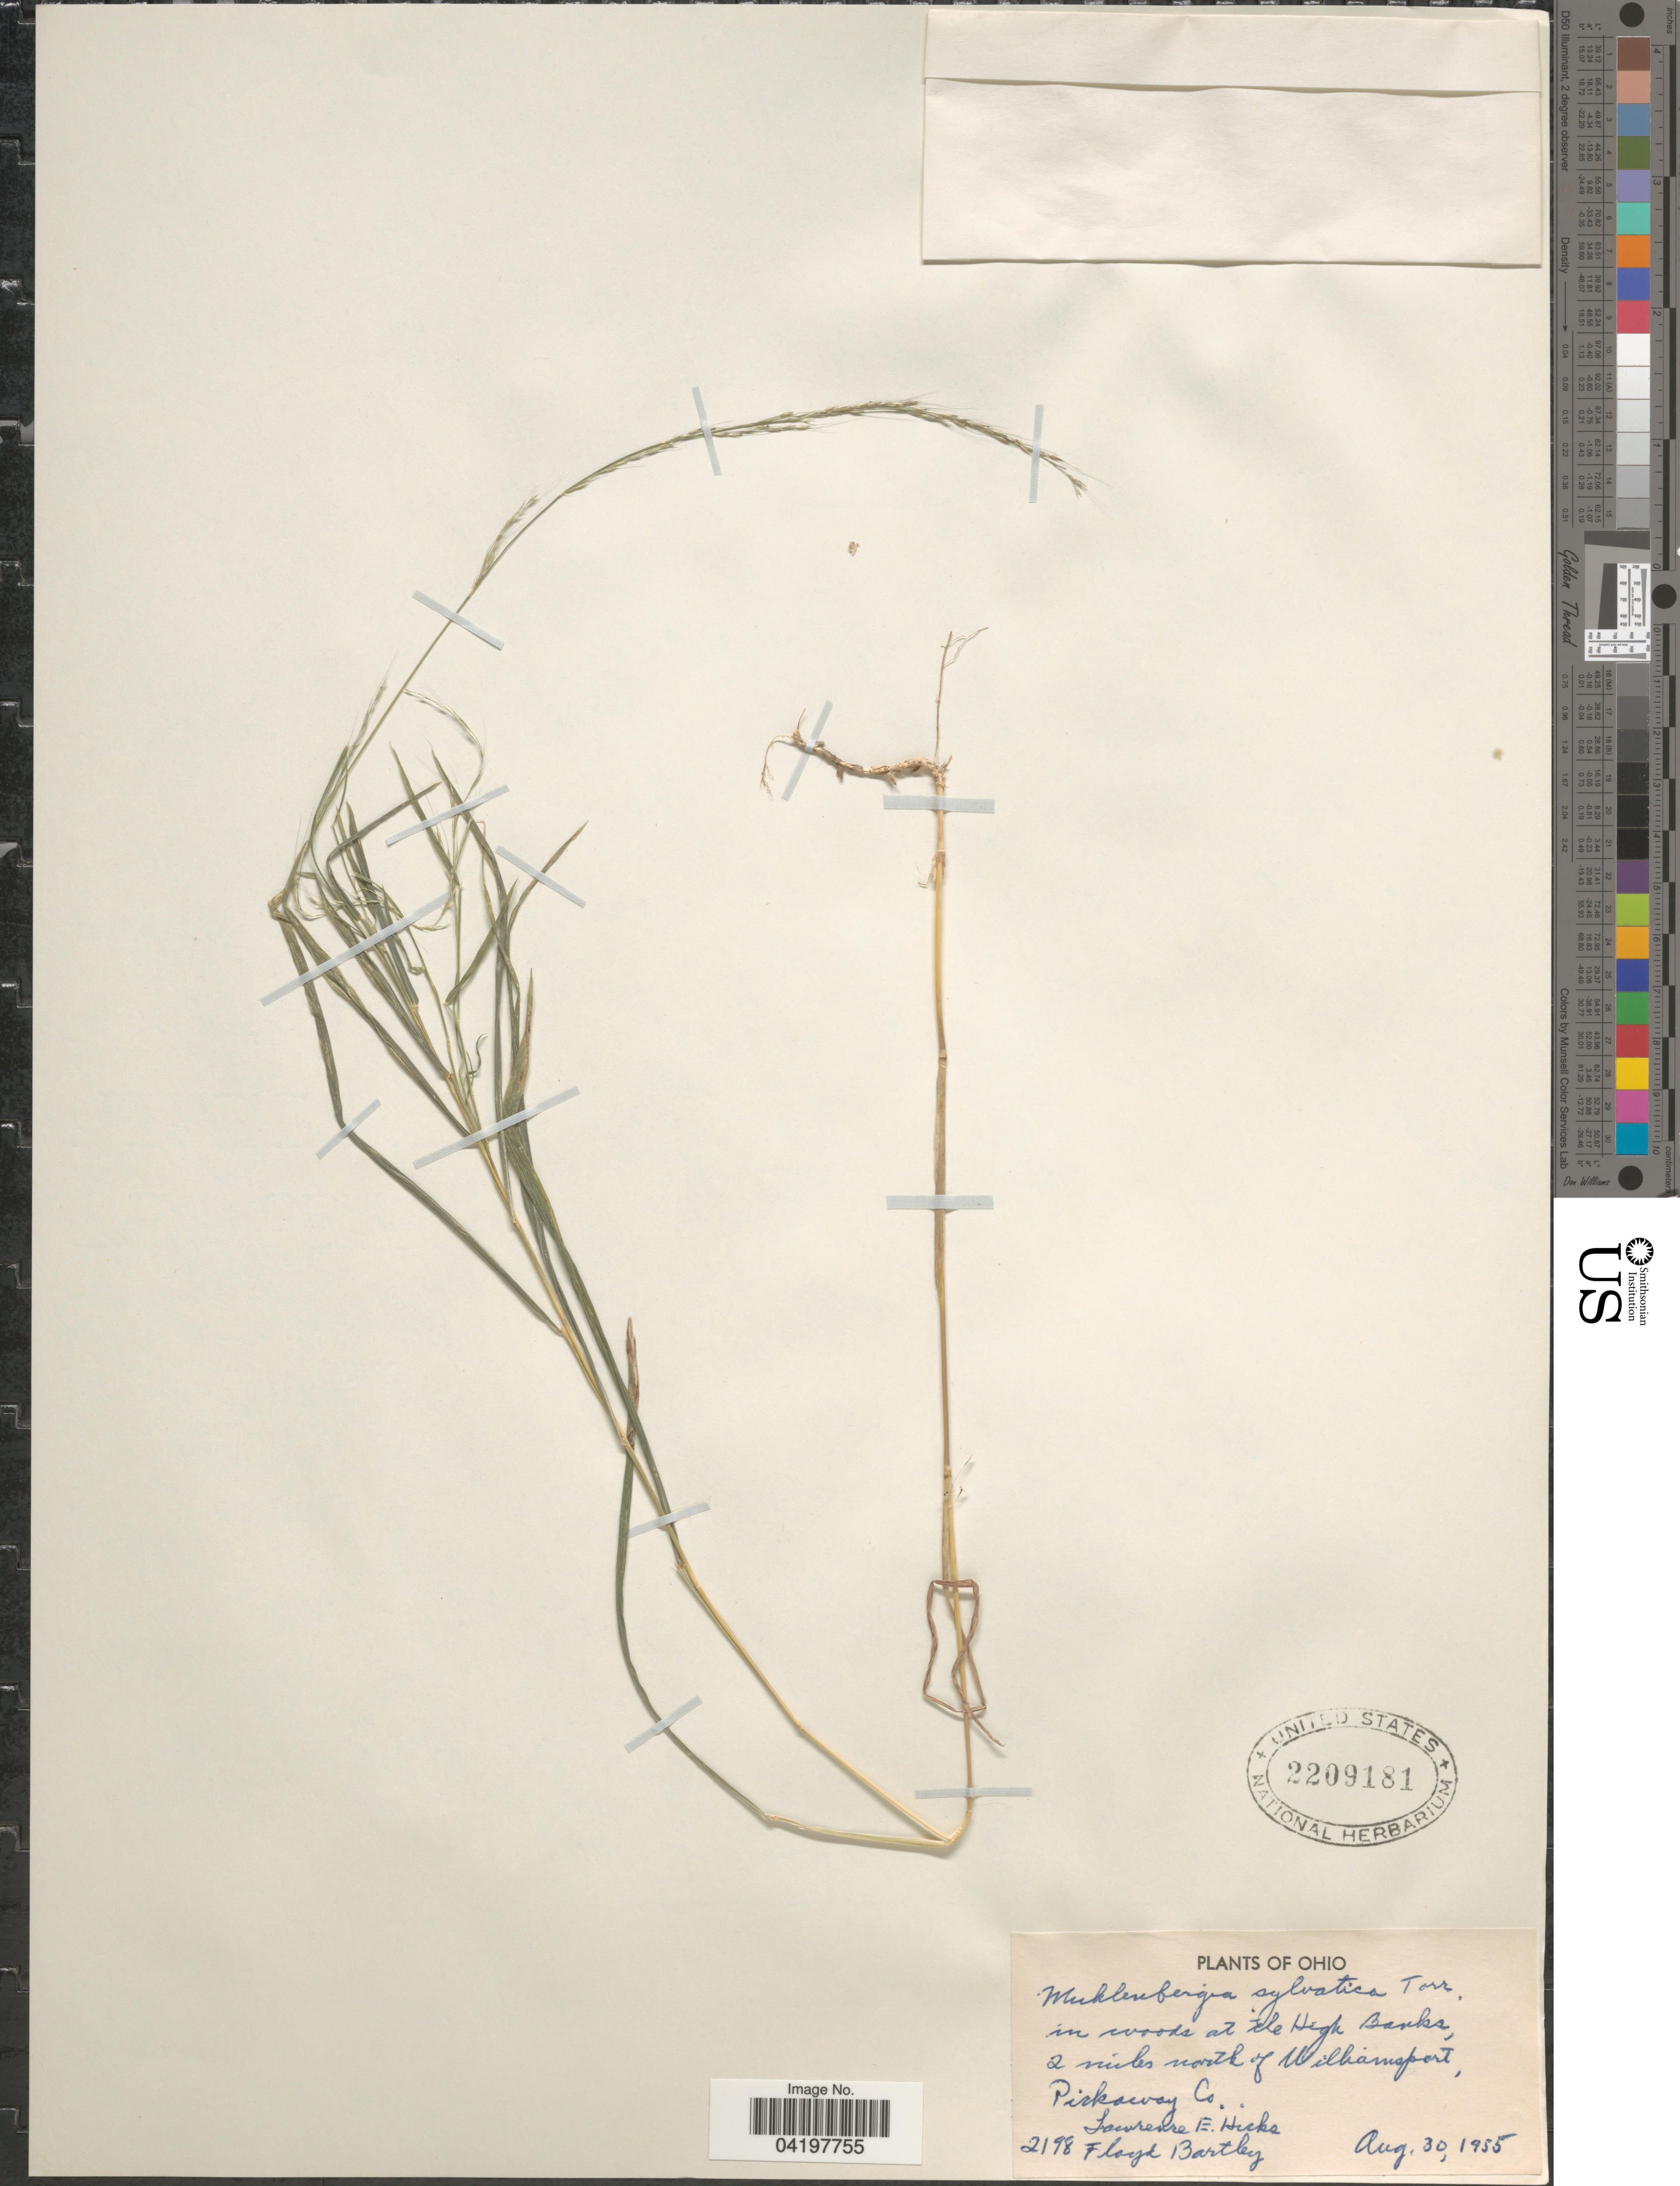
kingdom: Plantae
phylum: Tracheophyta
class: Liliopsida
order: Poales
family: Poaceae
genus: Muhlenbergia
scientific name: Muhlenbergia sylvatica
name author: (Torr.) Torr. ex A. Gray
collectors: L. E. Hicks & F. Bartley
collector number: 2198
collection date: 1955-08-30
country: United States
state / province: Ohio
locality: In woods at the High Banks, 2 miles north of Williamsport, Pickaway Co.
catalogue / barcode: US 2209181